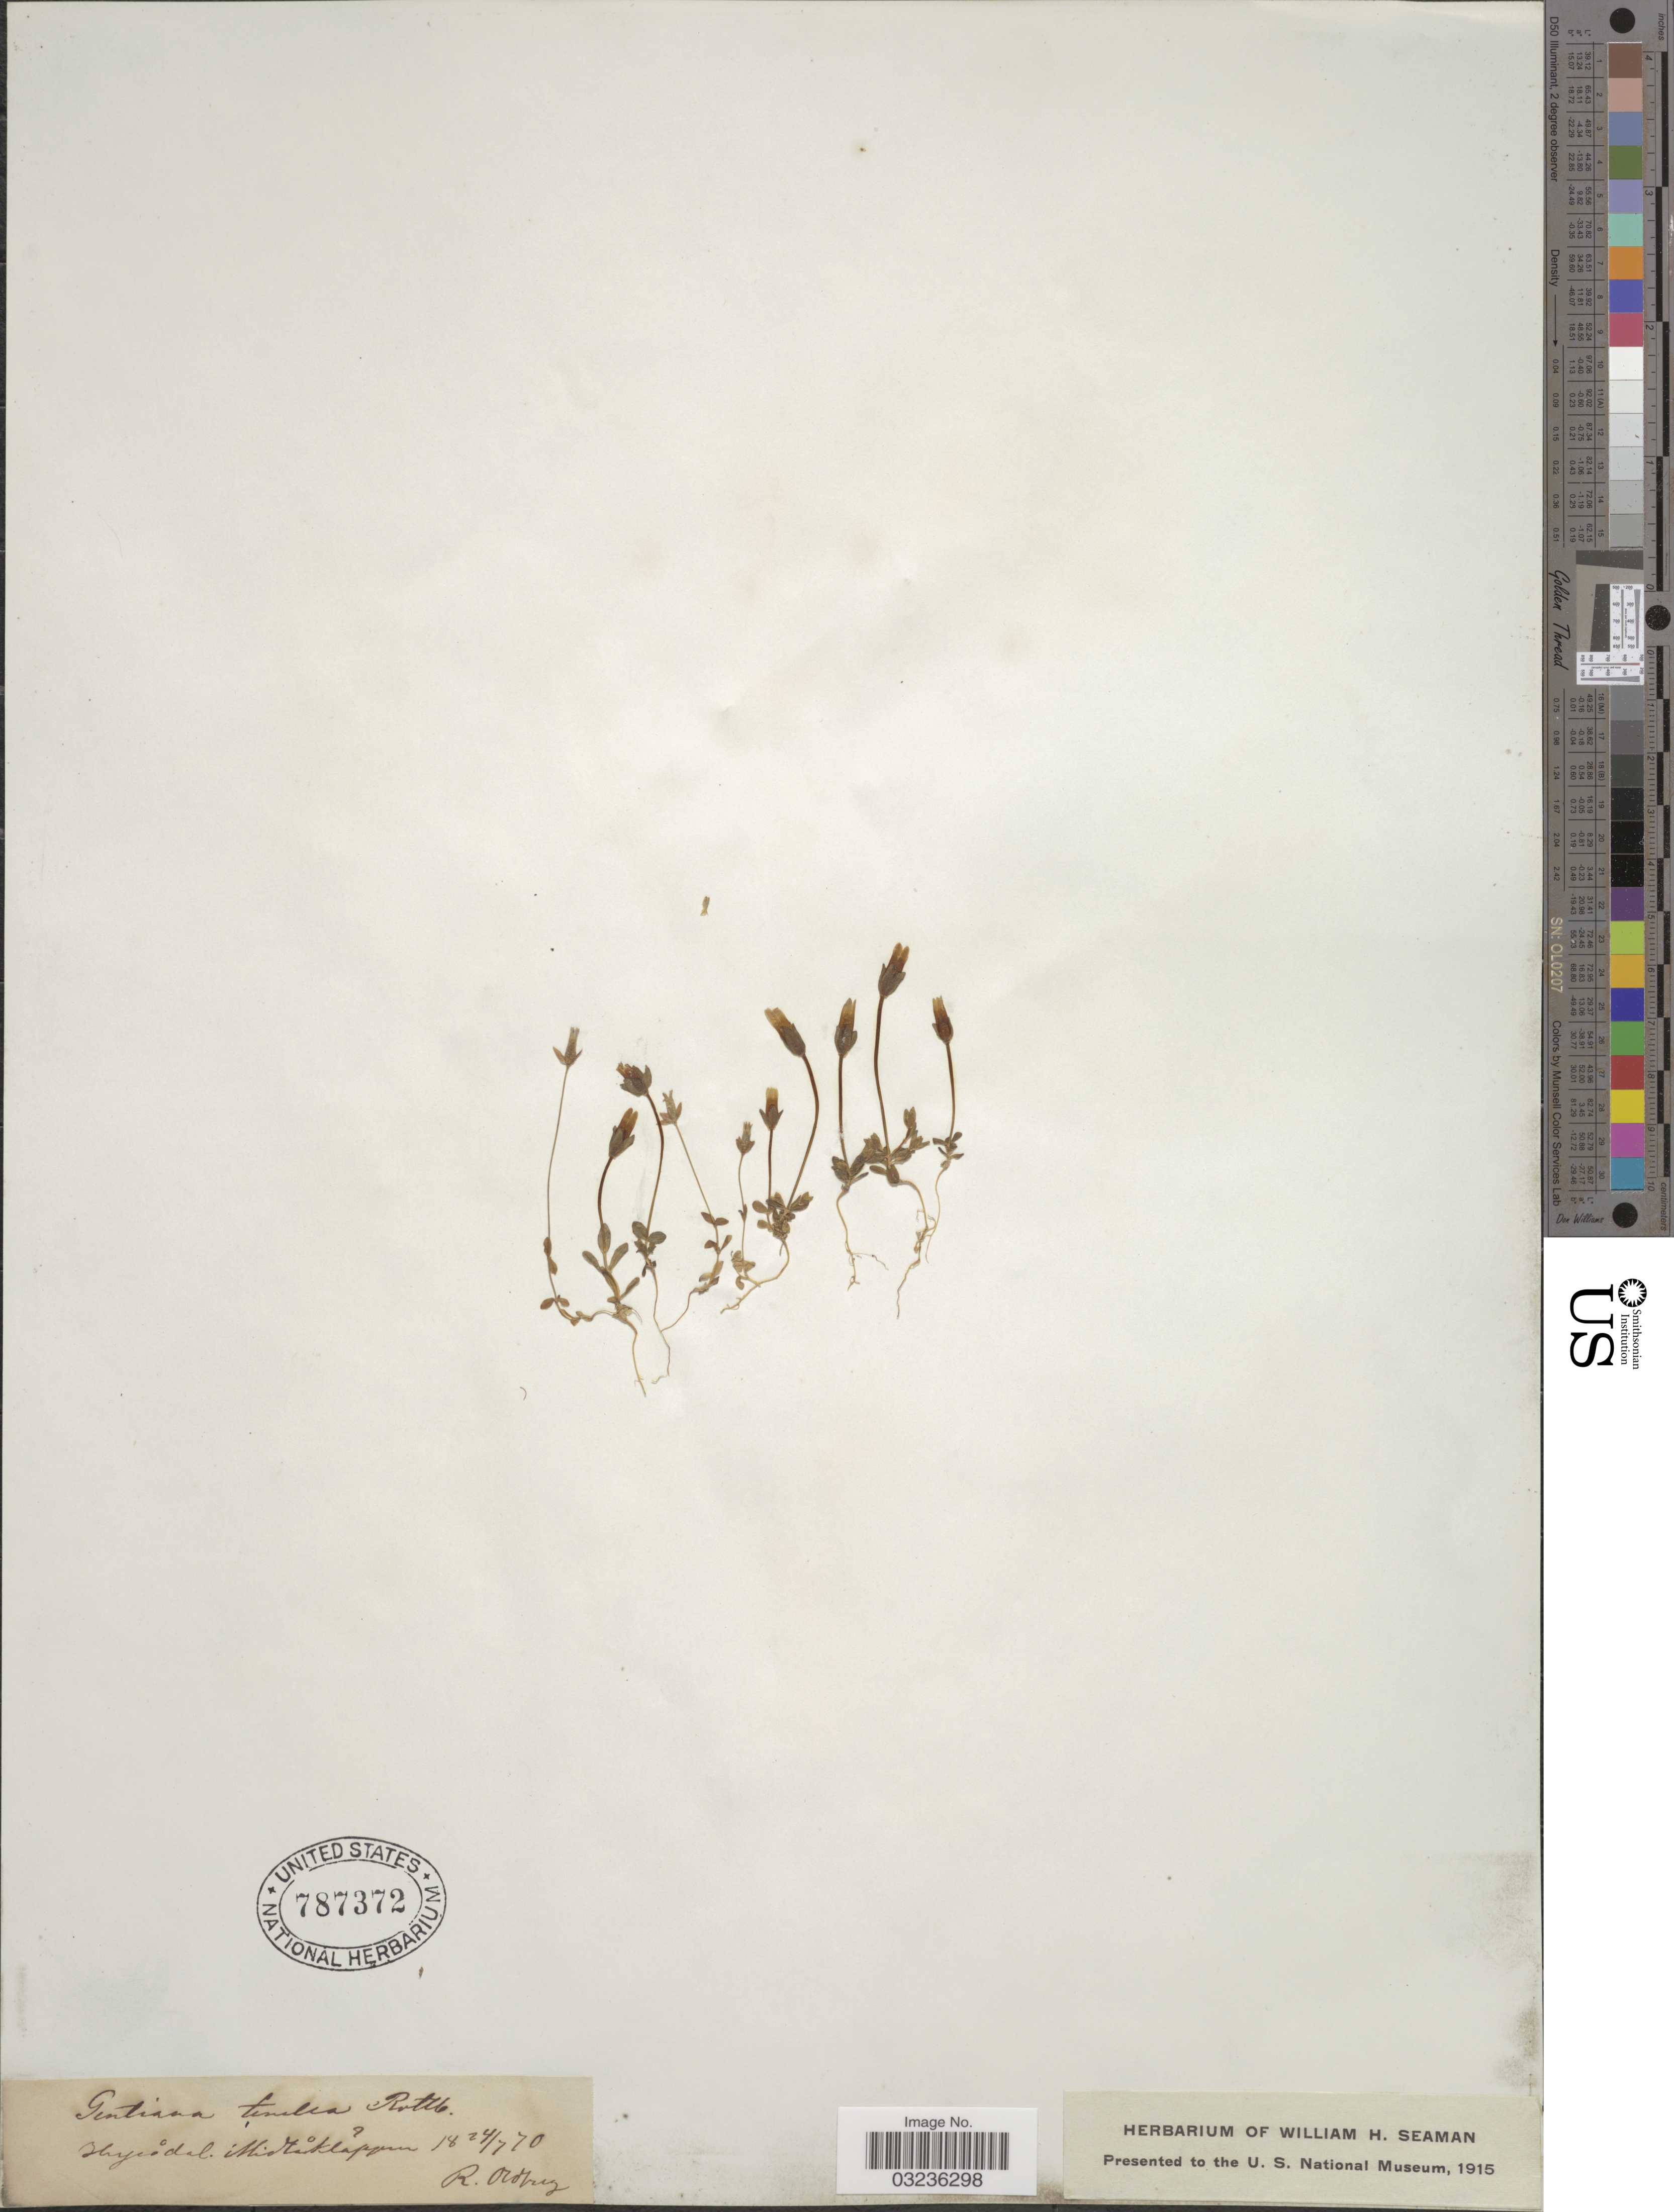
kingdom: Plantae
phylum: Tracheophyta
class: Magnoliopsida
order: Gentianales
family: Gentianaceae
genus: Gentiana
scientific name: Gentiana tenella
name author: Rottb.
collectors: R. Oldburg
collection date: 1870-07-24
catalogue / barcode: US 787372